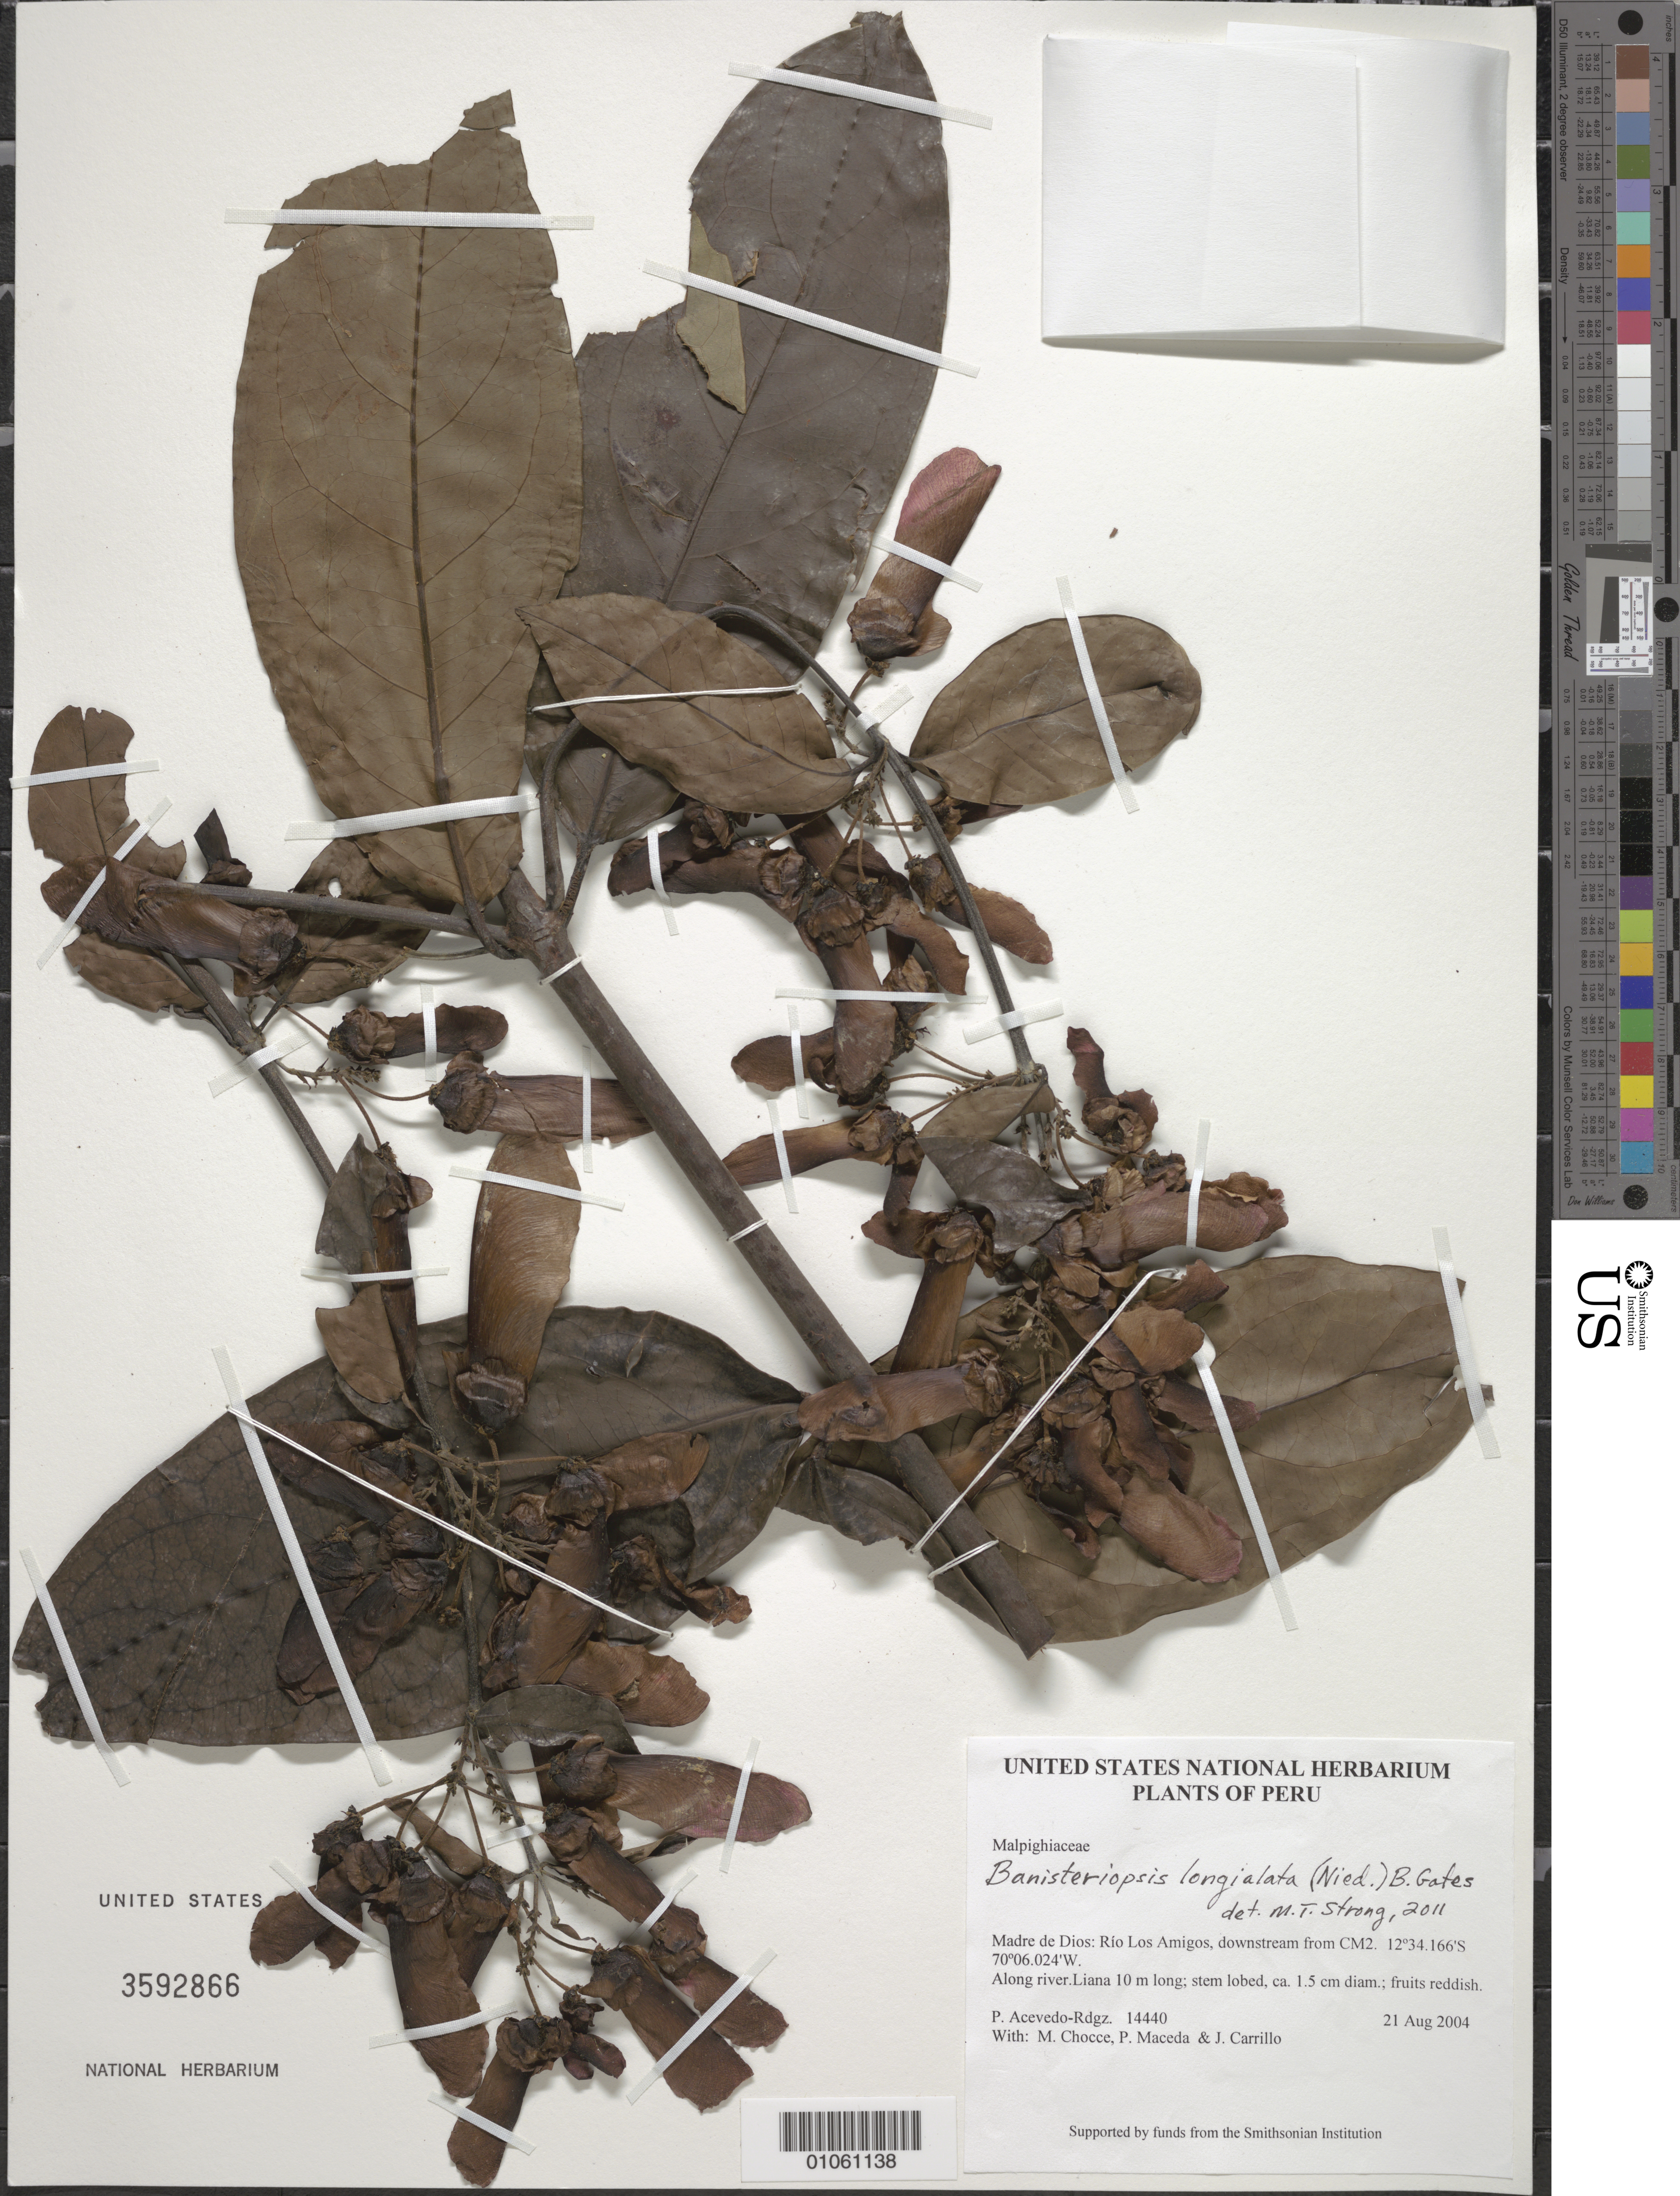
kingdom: Plantae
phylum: Tracheophyta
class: Magnoliopsida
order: Malpighiales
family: Malpighiaceae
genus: Banisteriopsis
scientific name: Banisteriopsis longialata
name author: (Nied.) B. Gates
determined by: Strong, M. T., (US), Smithsonian Institution - National Museum of Natural History (UNITED STATES)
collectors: P. Acevedo-Rodr., M. Chocce, P. Maceda & J. Carrillo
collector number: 14440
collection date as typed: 21 Aug 2004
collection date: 2004-08-21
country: Peru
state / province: Madre de Dios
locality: Madre de Dios: Río Los Amigos, downstream from CM2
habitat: Along river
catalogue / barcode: US 3592866